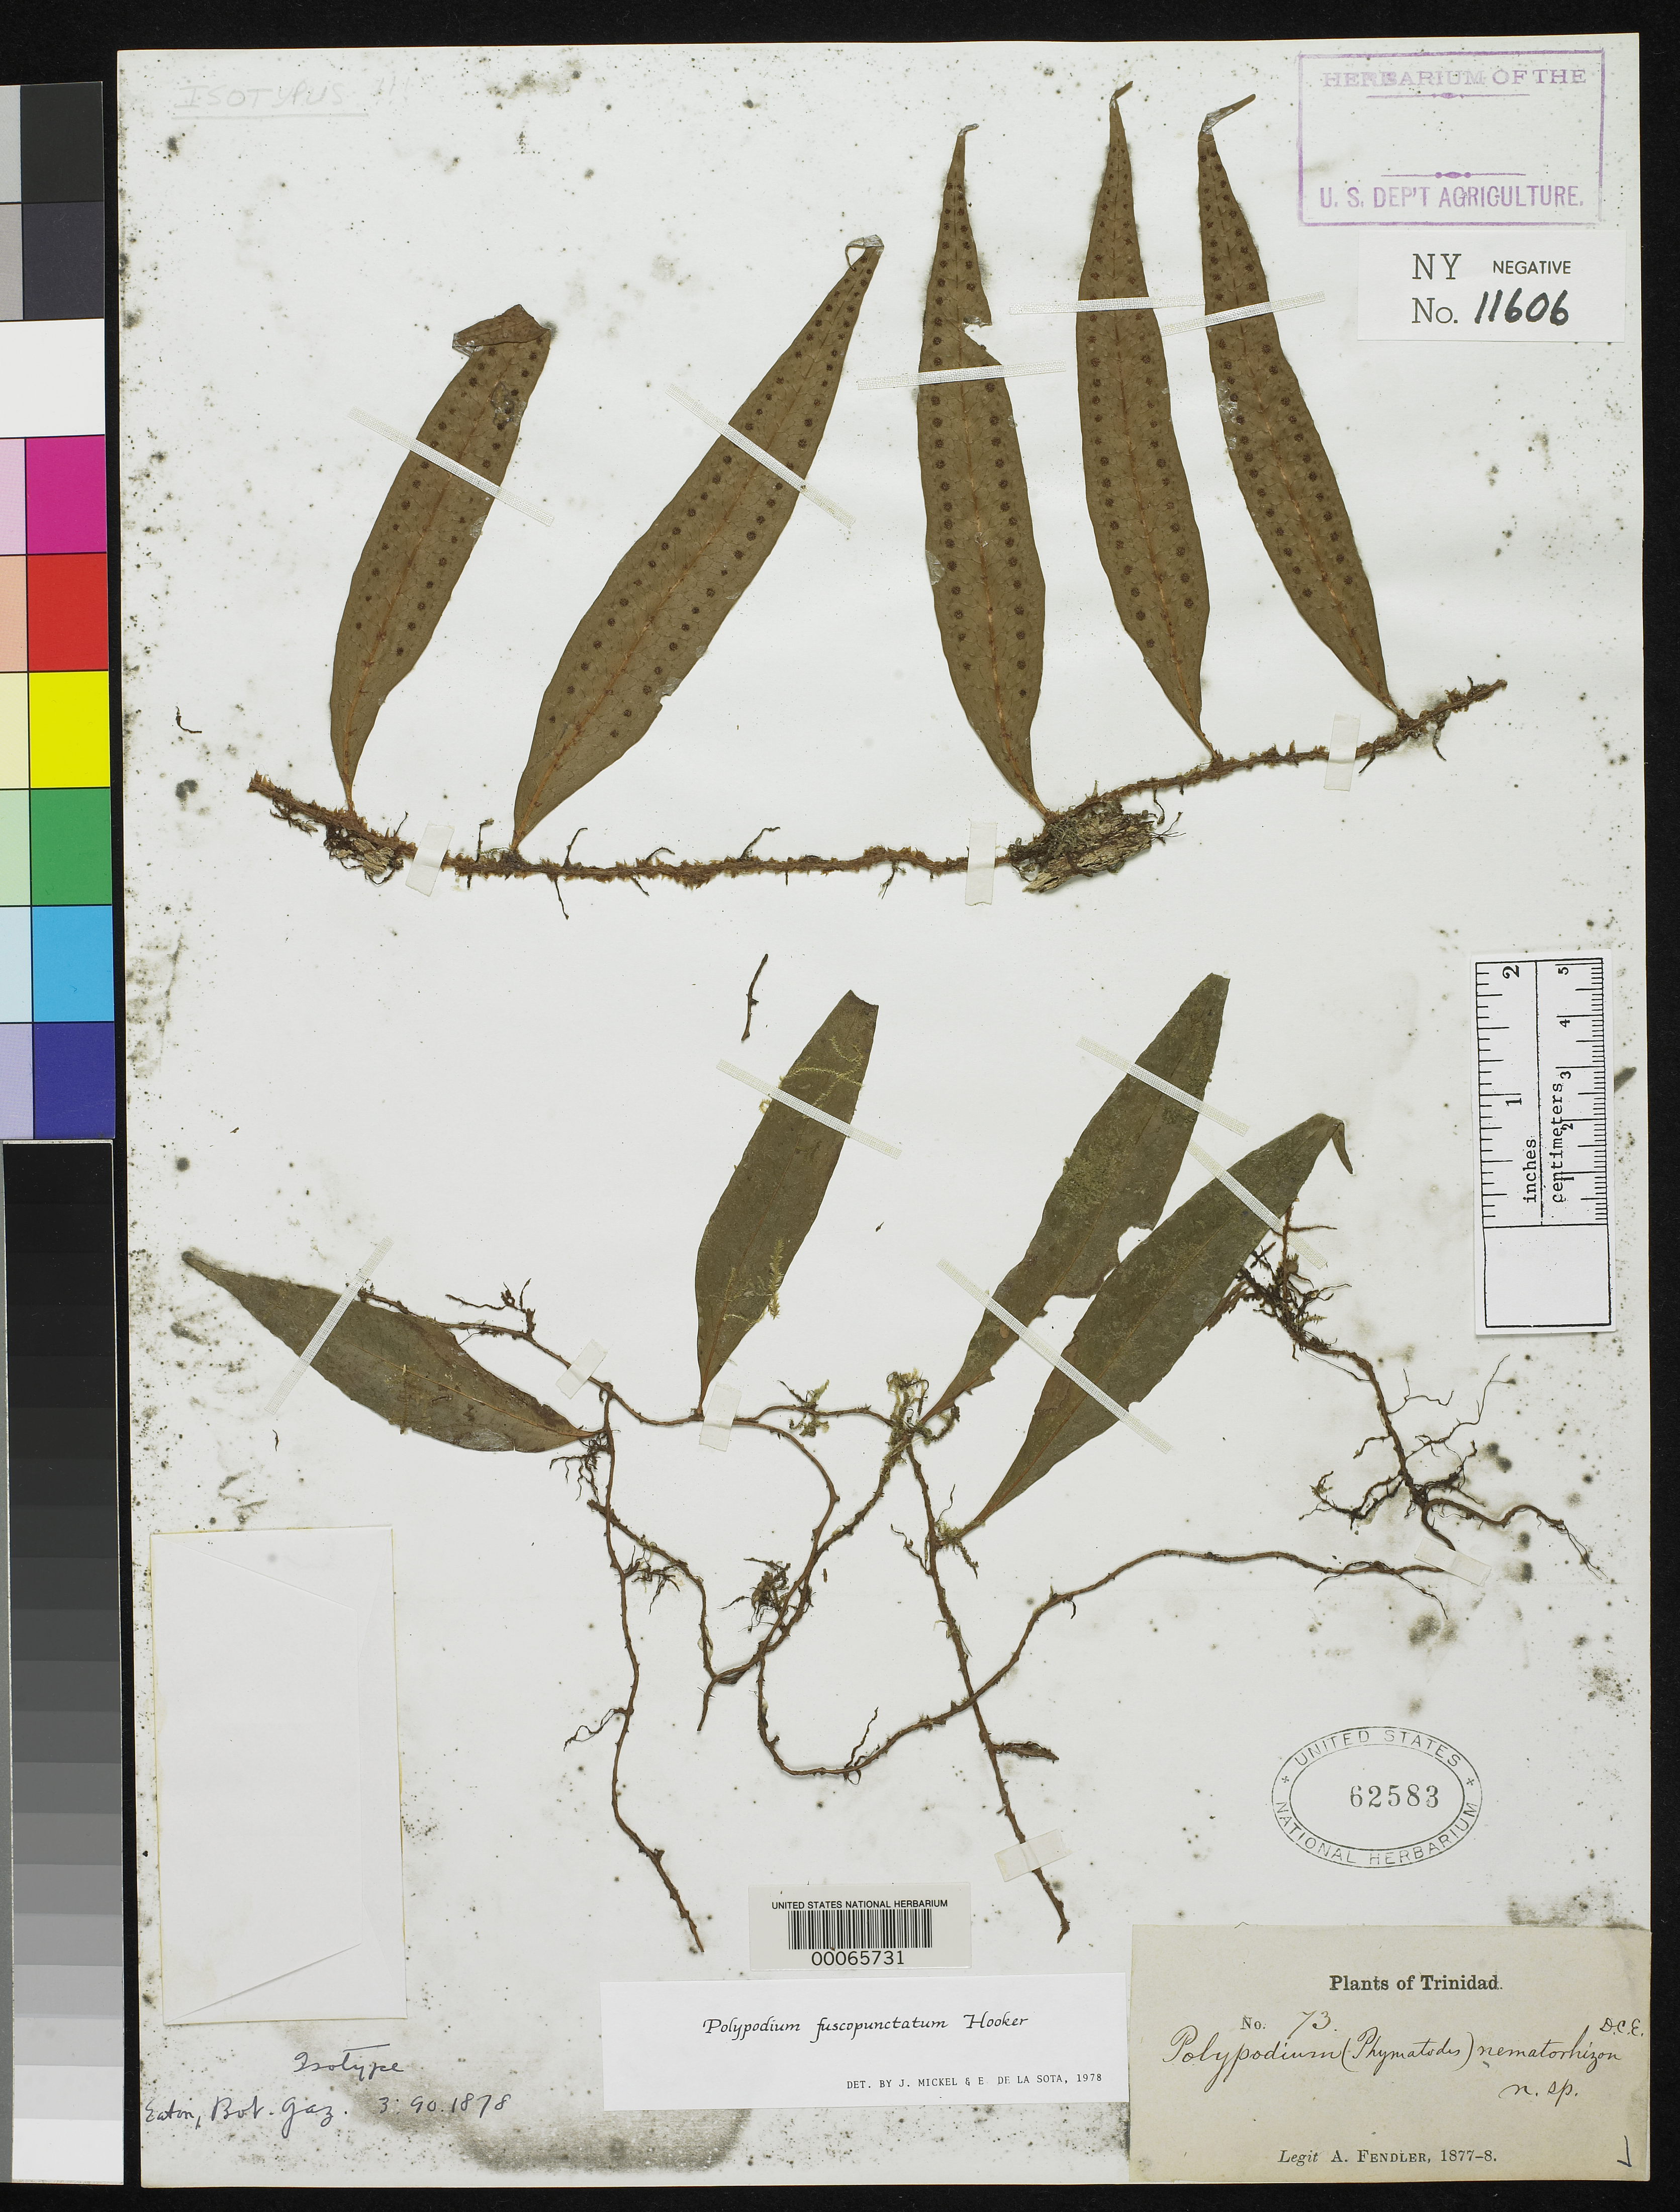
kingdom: Plantae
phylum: Tracheophyta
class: Polypodiopsida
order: Polypodiales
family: Polypodiaceae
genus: Polypodium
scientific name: Polypodium nematorhizon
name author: D.C. Eaton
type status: Type Collection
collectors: A. Fendler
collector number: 73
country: Trinidad and Tobago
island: Trinidad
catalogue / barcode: US 62583